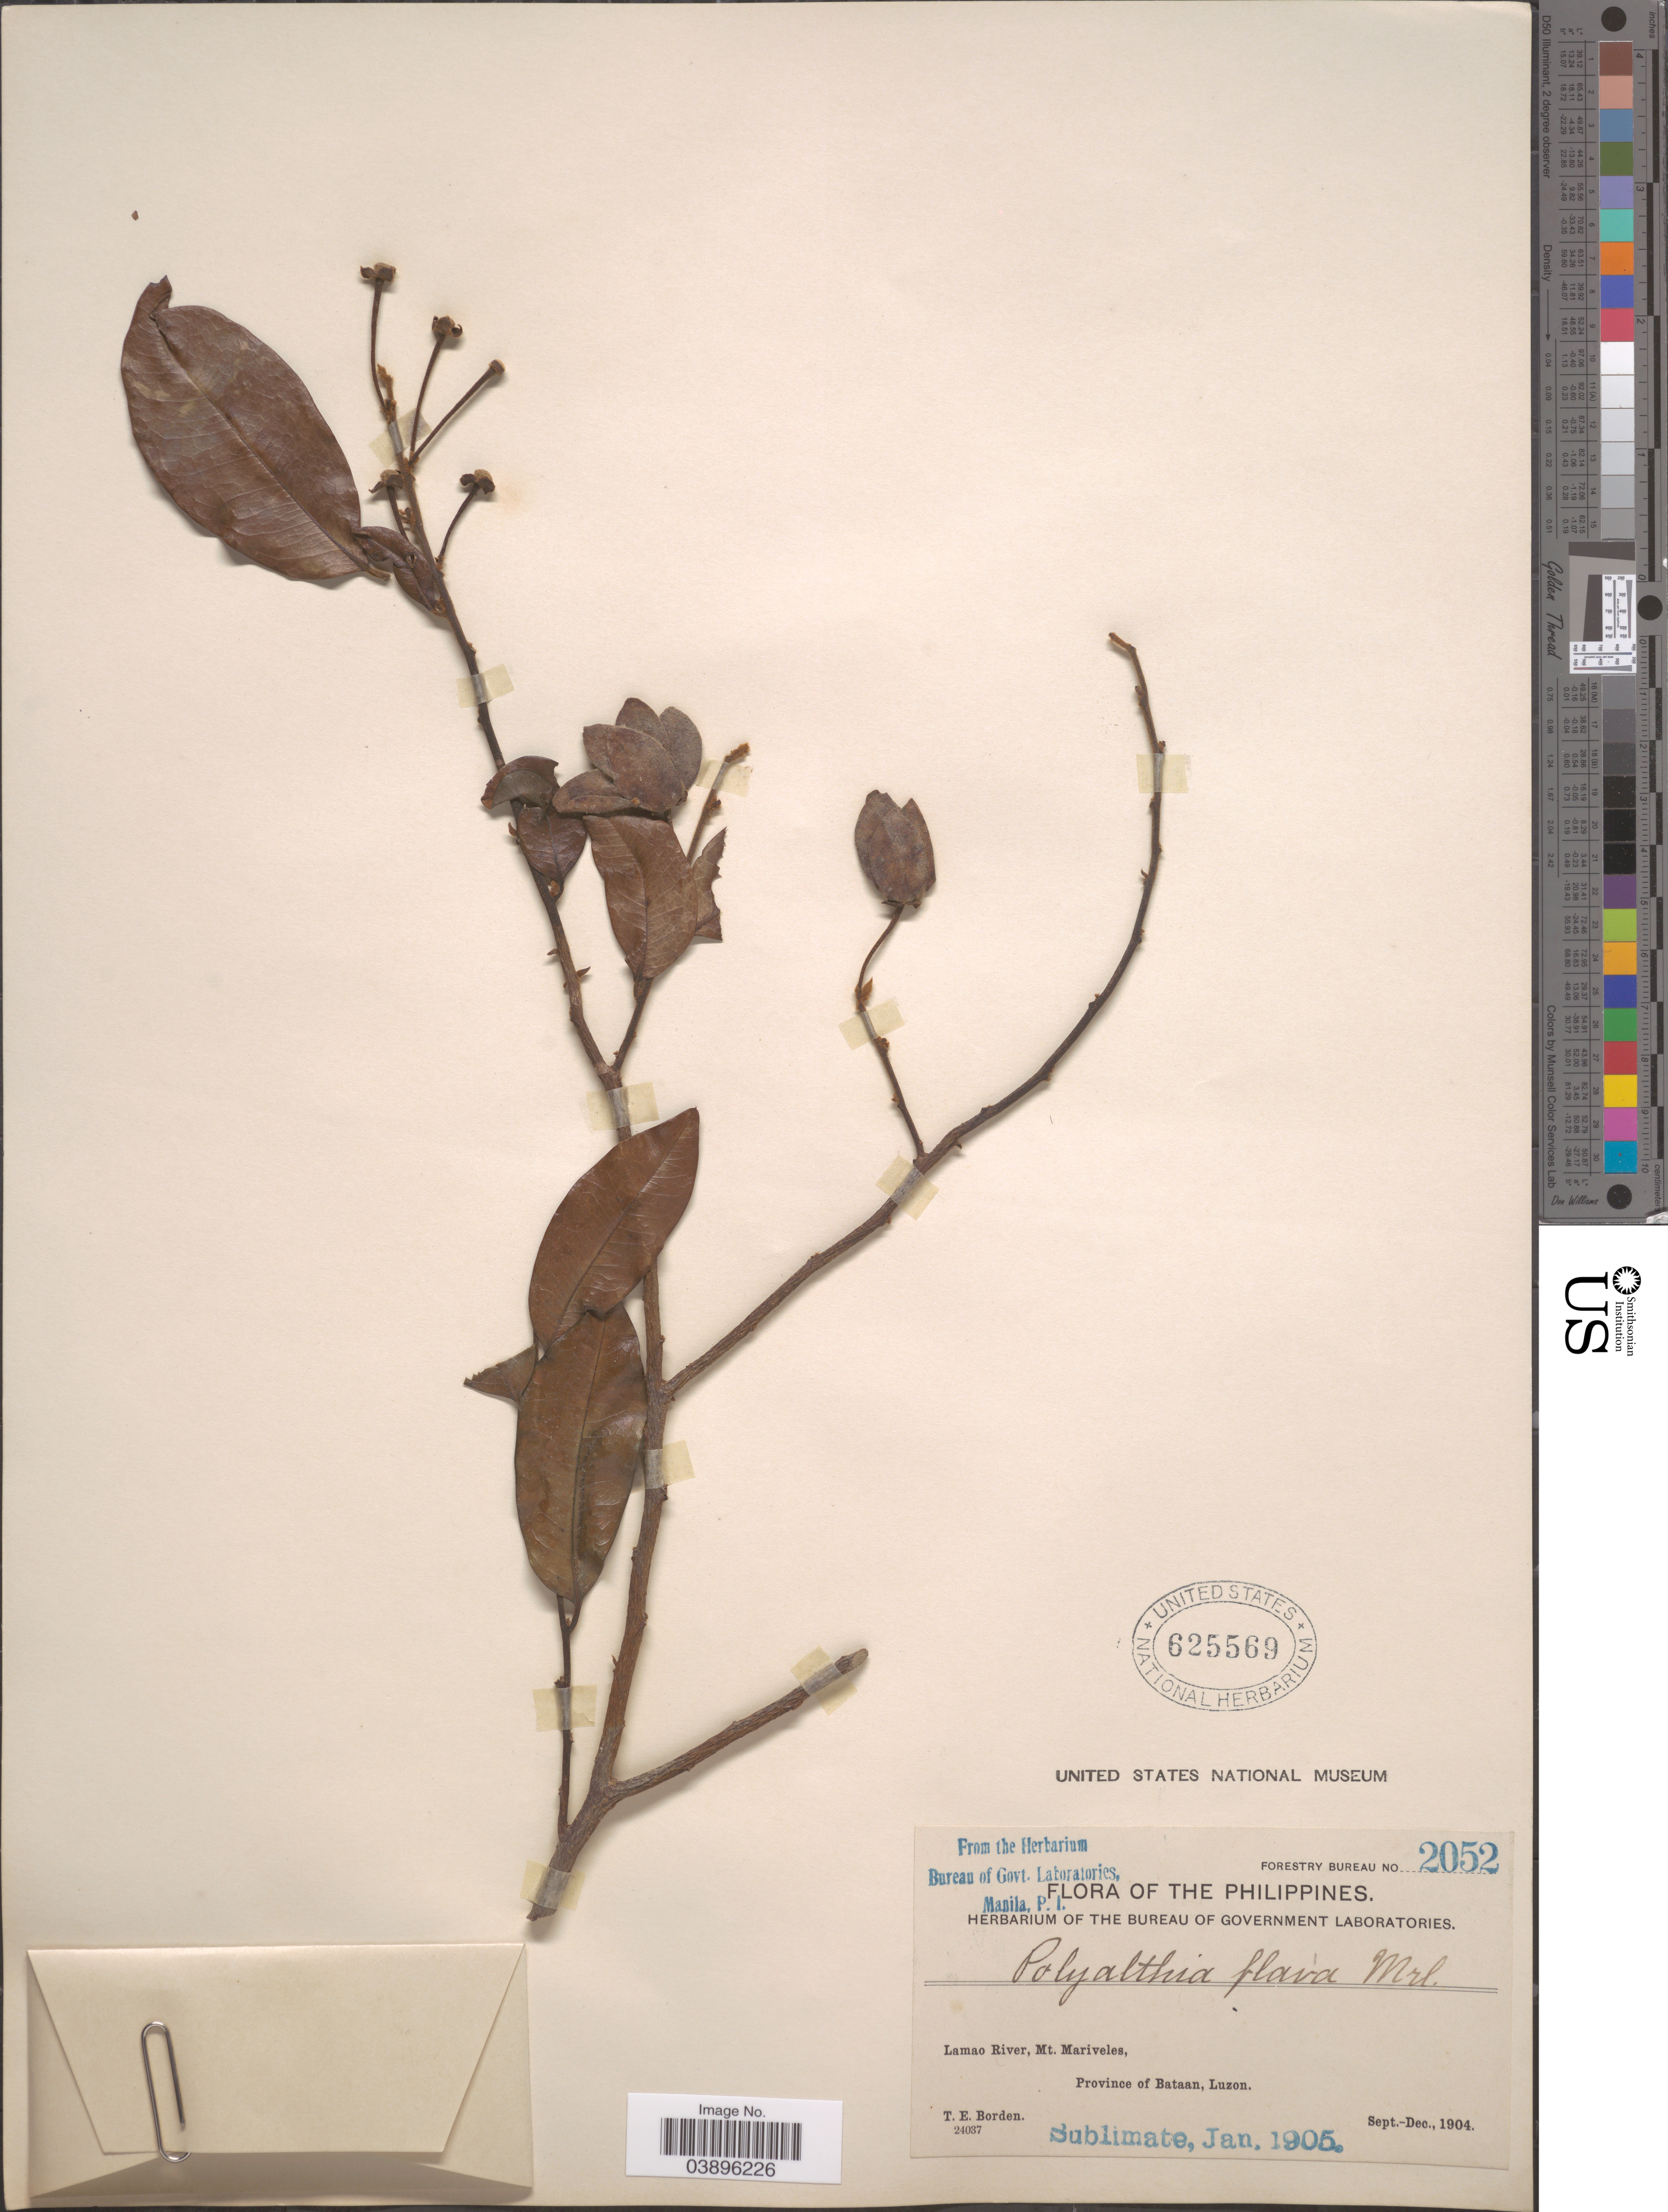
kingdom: Plantae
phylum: Tracheophyta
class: Magnoliopsida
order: Magnoliales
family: Annonaceae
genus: Polyalthia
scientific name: Polyalthia flava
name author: Merr.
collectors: T. E. Borden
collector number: Forestry Bureau 2052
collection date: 1904-09/1904-12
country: Philippines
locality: Lamao River, Mt. Mariveles, Province of Bataan, Luzon.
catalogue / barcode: US 625569